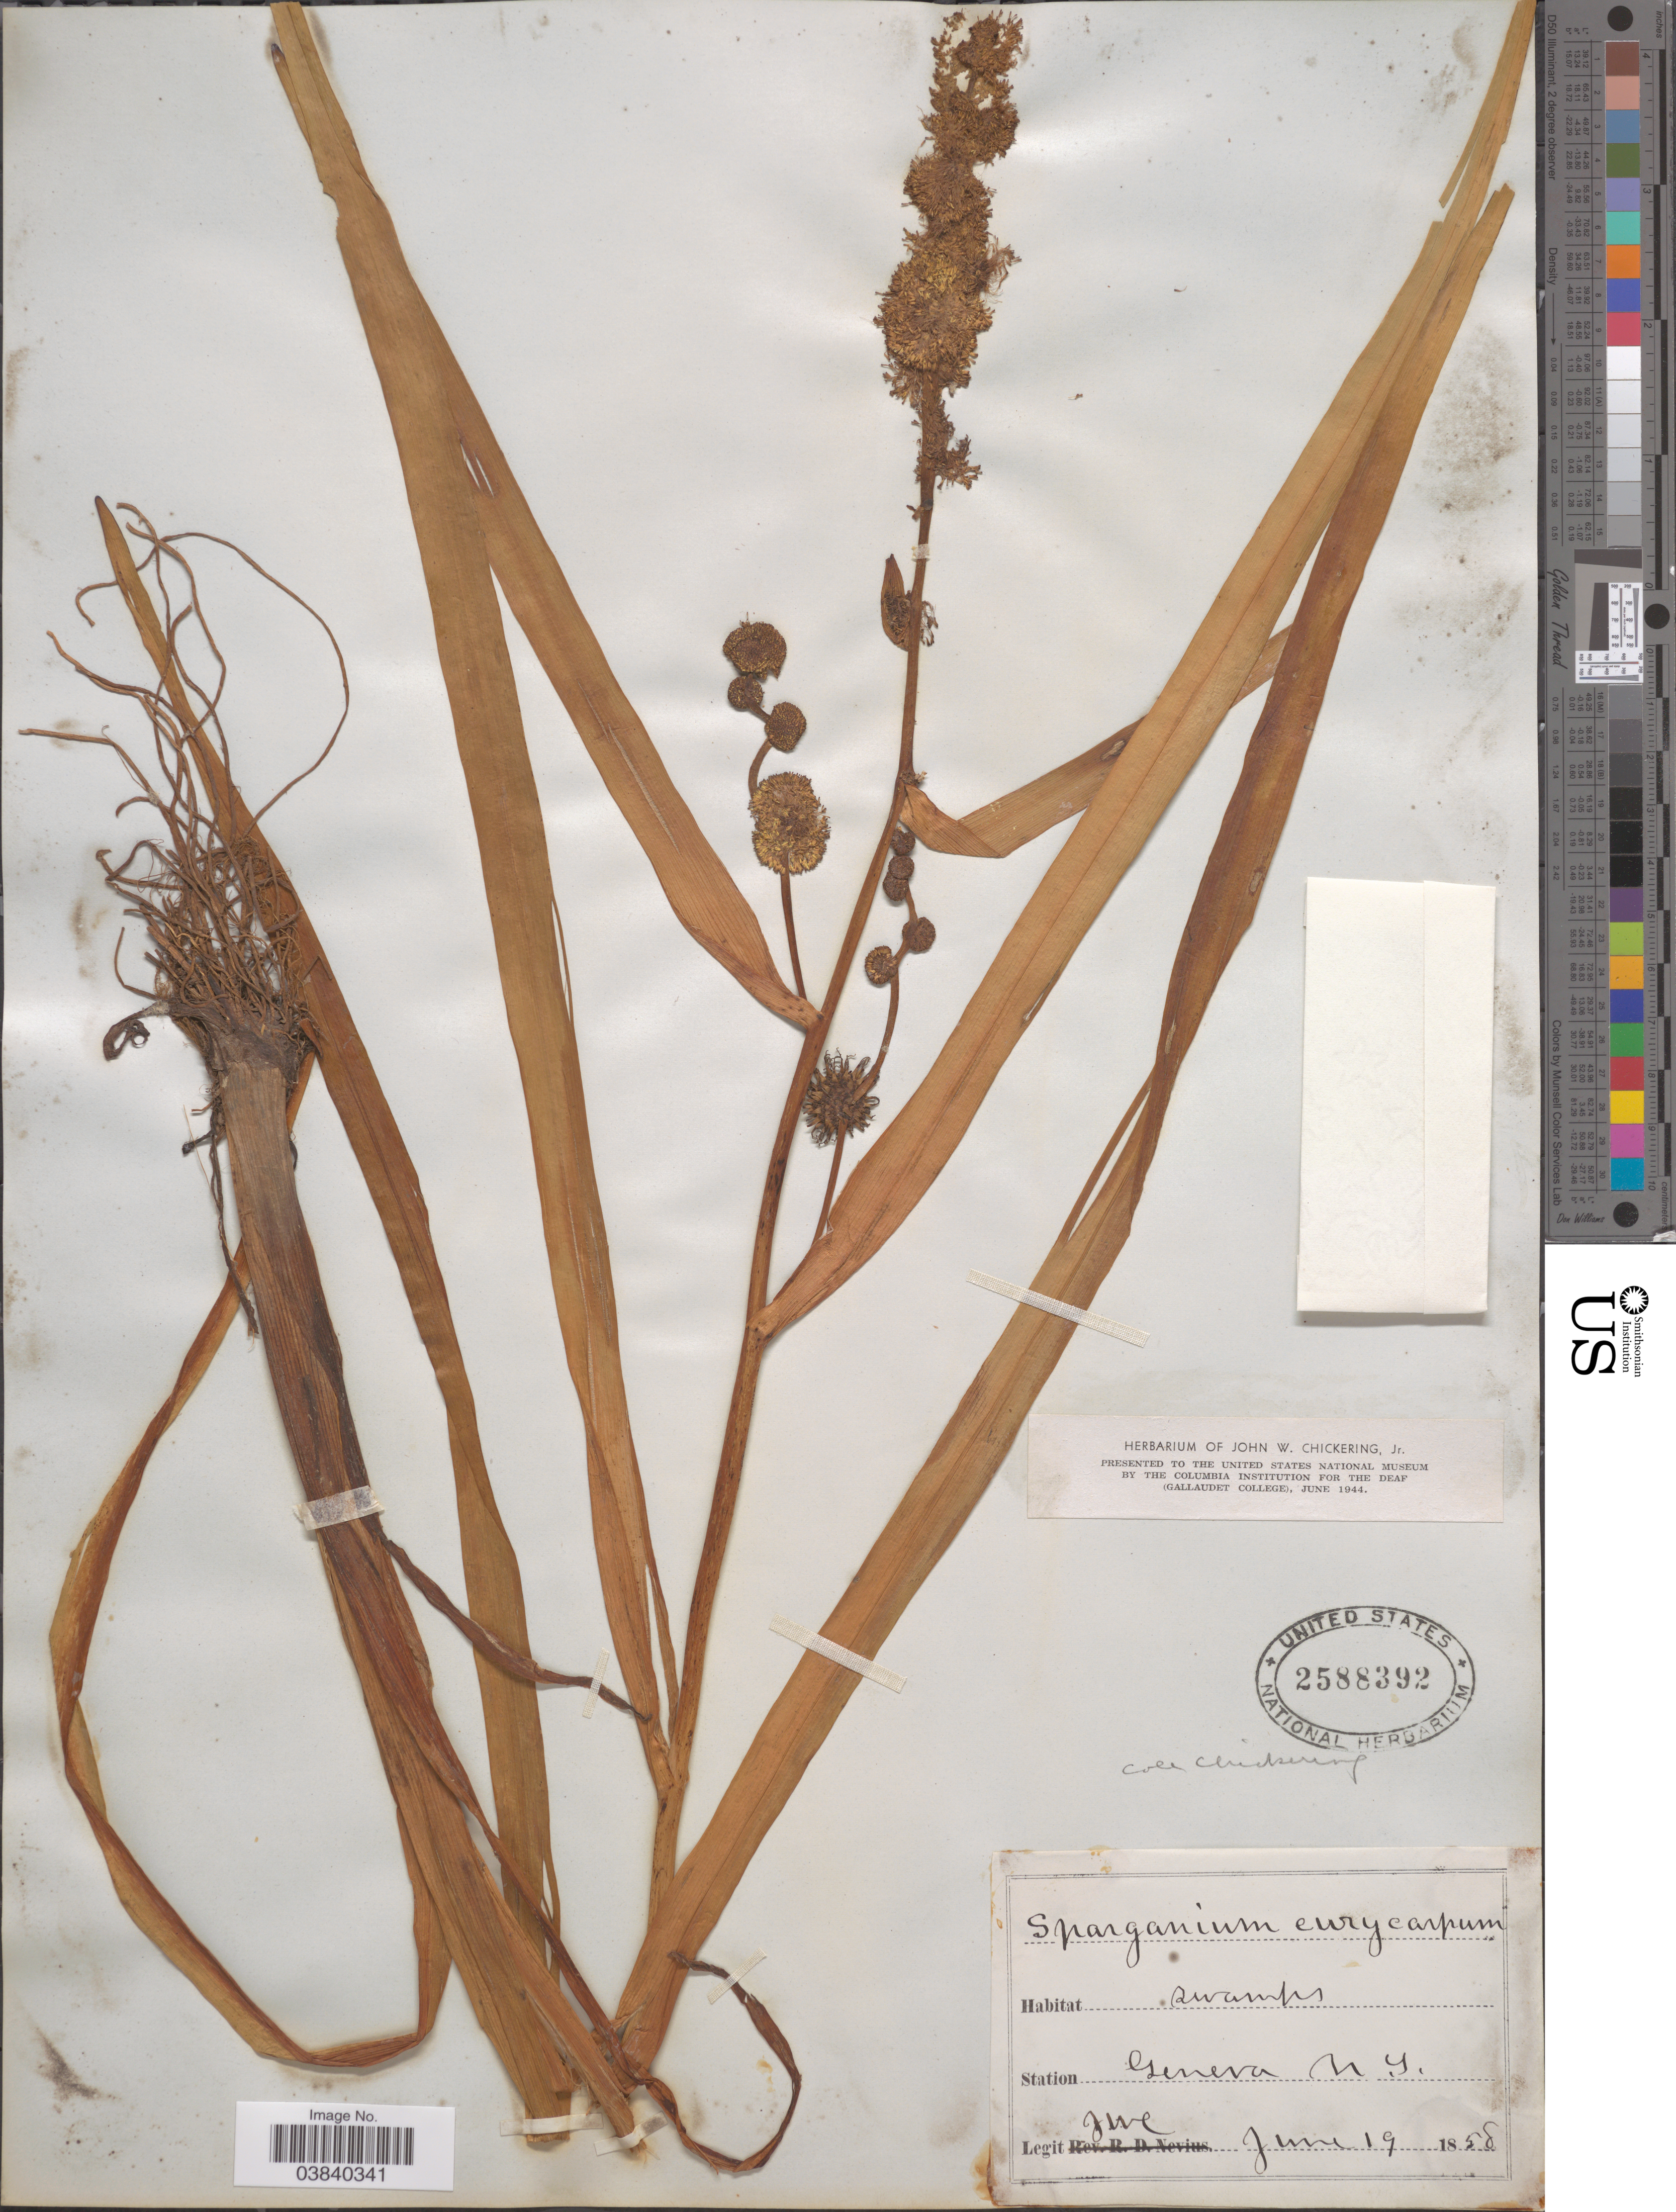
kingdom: Plantae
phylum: Tracheophyta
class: Liliopsida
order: Poales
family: Typhaceae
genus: Sparganium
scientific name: Sparganium eurycarpum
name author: Engelm.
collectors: J. Chickering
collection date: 1858-06-19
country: United States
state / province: New York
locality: Station Geneva.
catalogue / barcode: US 2588392